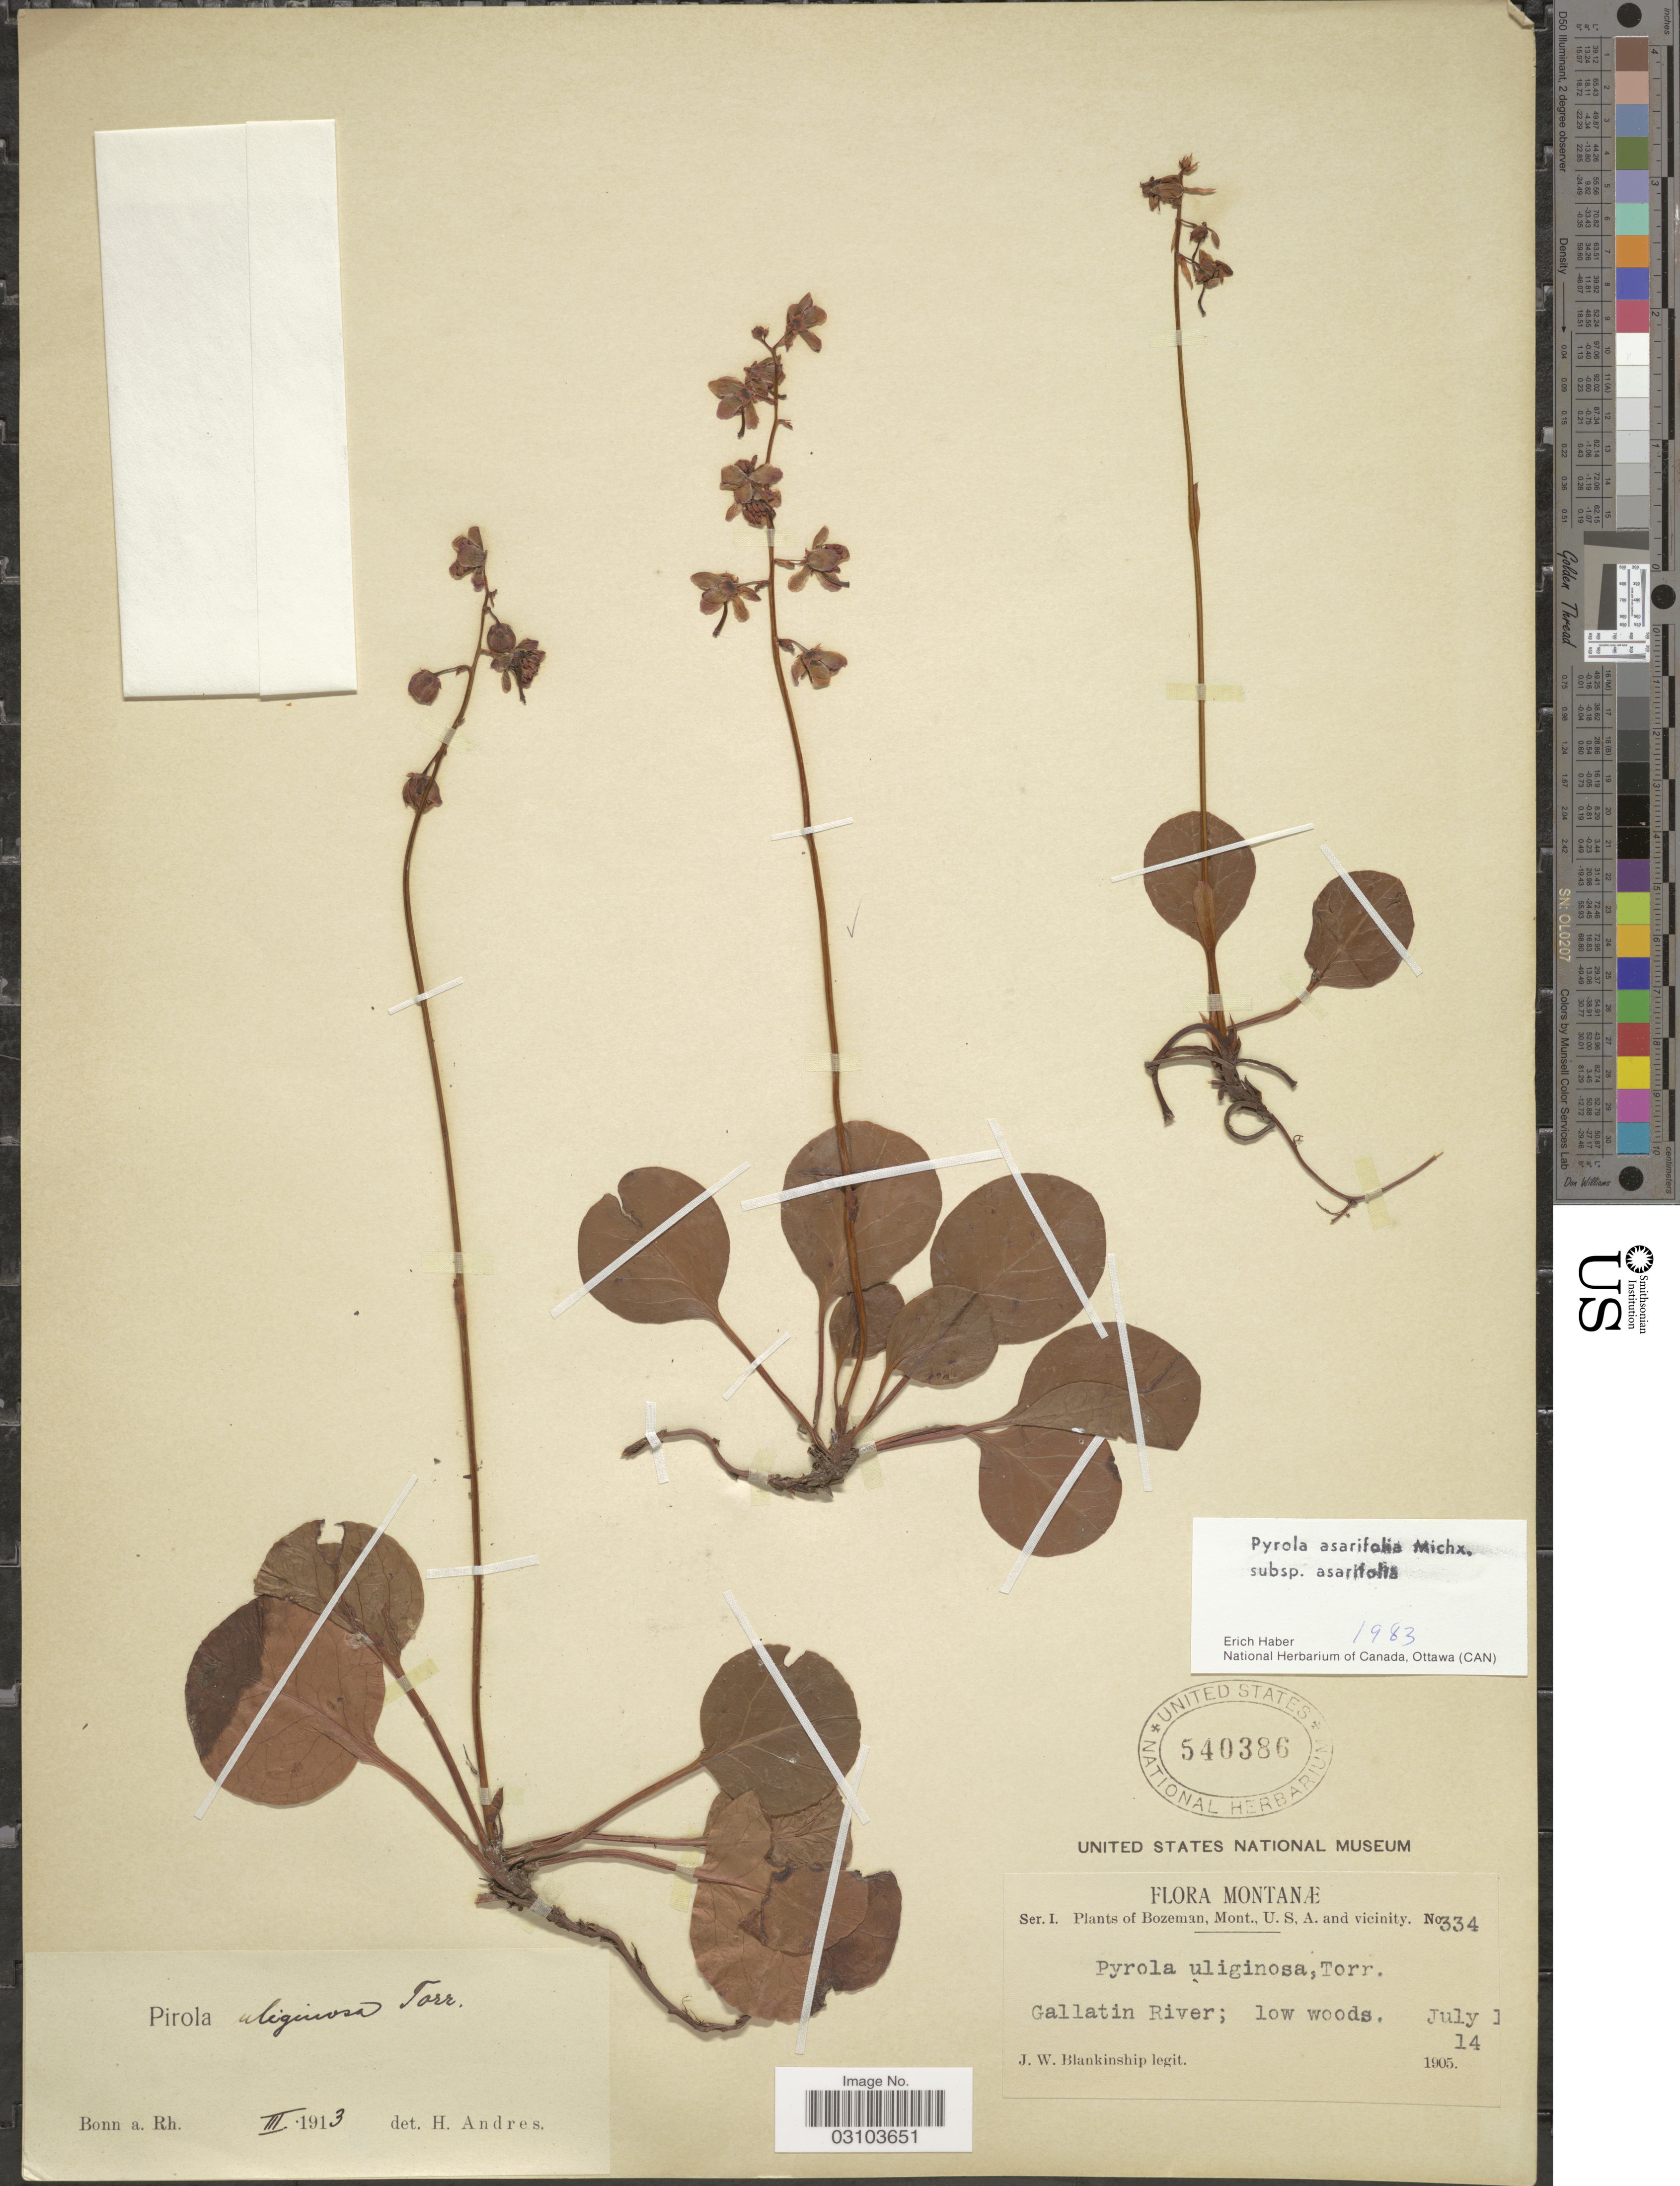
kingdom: Plantae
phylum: Tracheophyta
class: Magnoliopsida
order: Ericales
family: Ericaceae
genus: Pyrola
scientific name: Pyrola asarifolia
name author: Michx.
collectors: J. W. Blankinship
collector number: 334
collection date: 1905-07-14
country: United States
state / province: Montana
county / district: Gallatin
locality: Gallatin River.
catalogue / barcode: US 540386